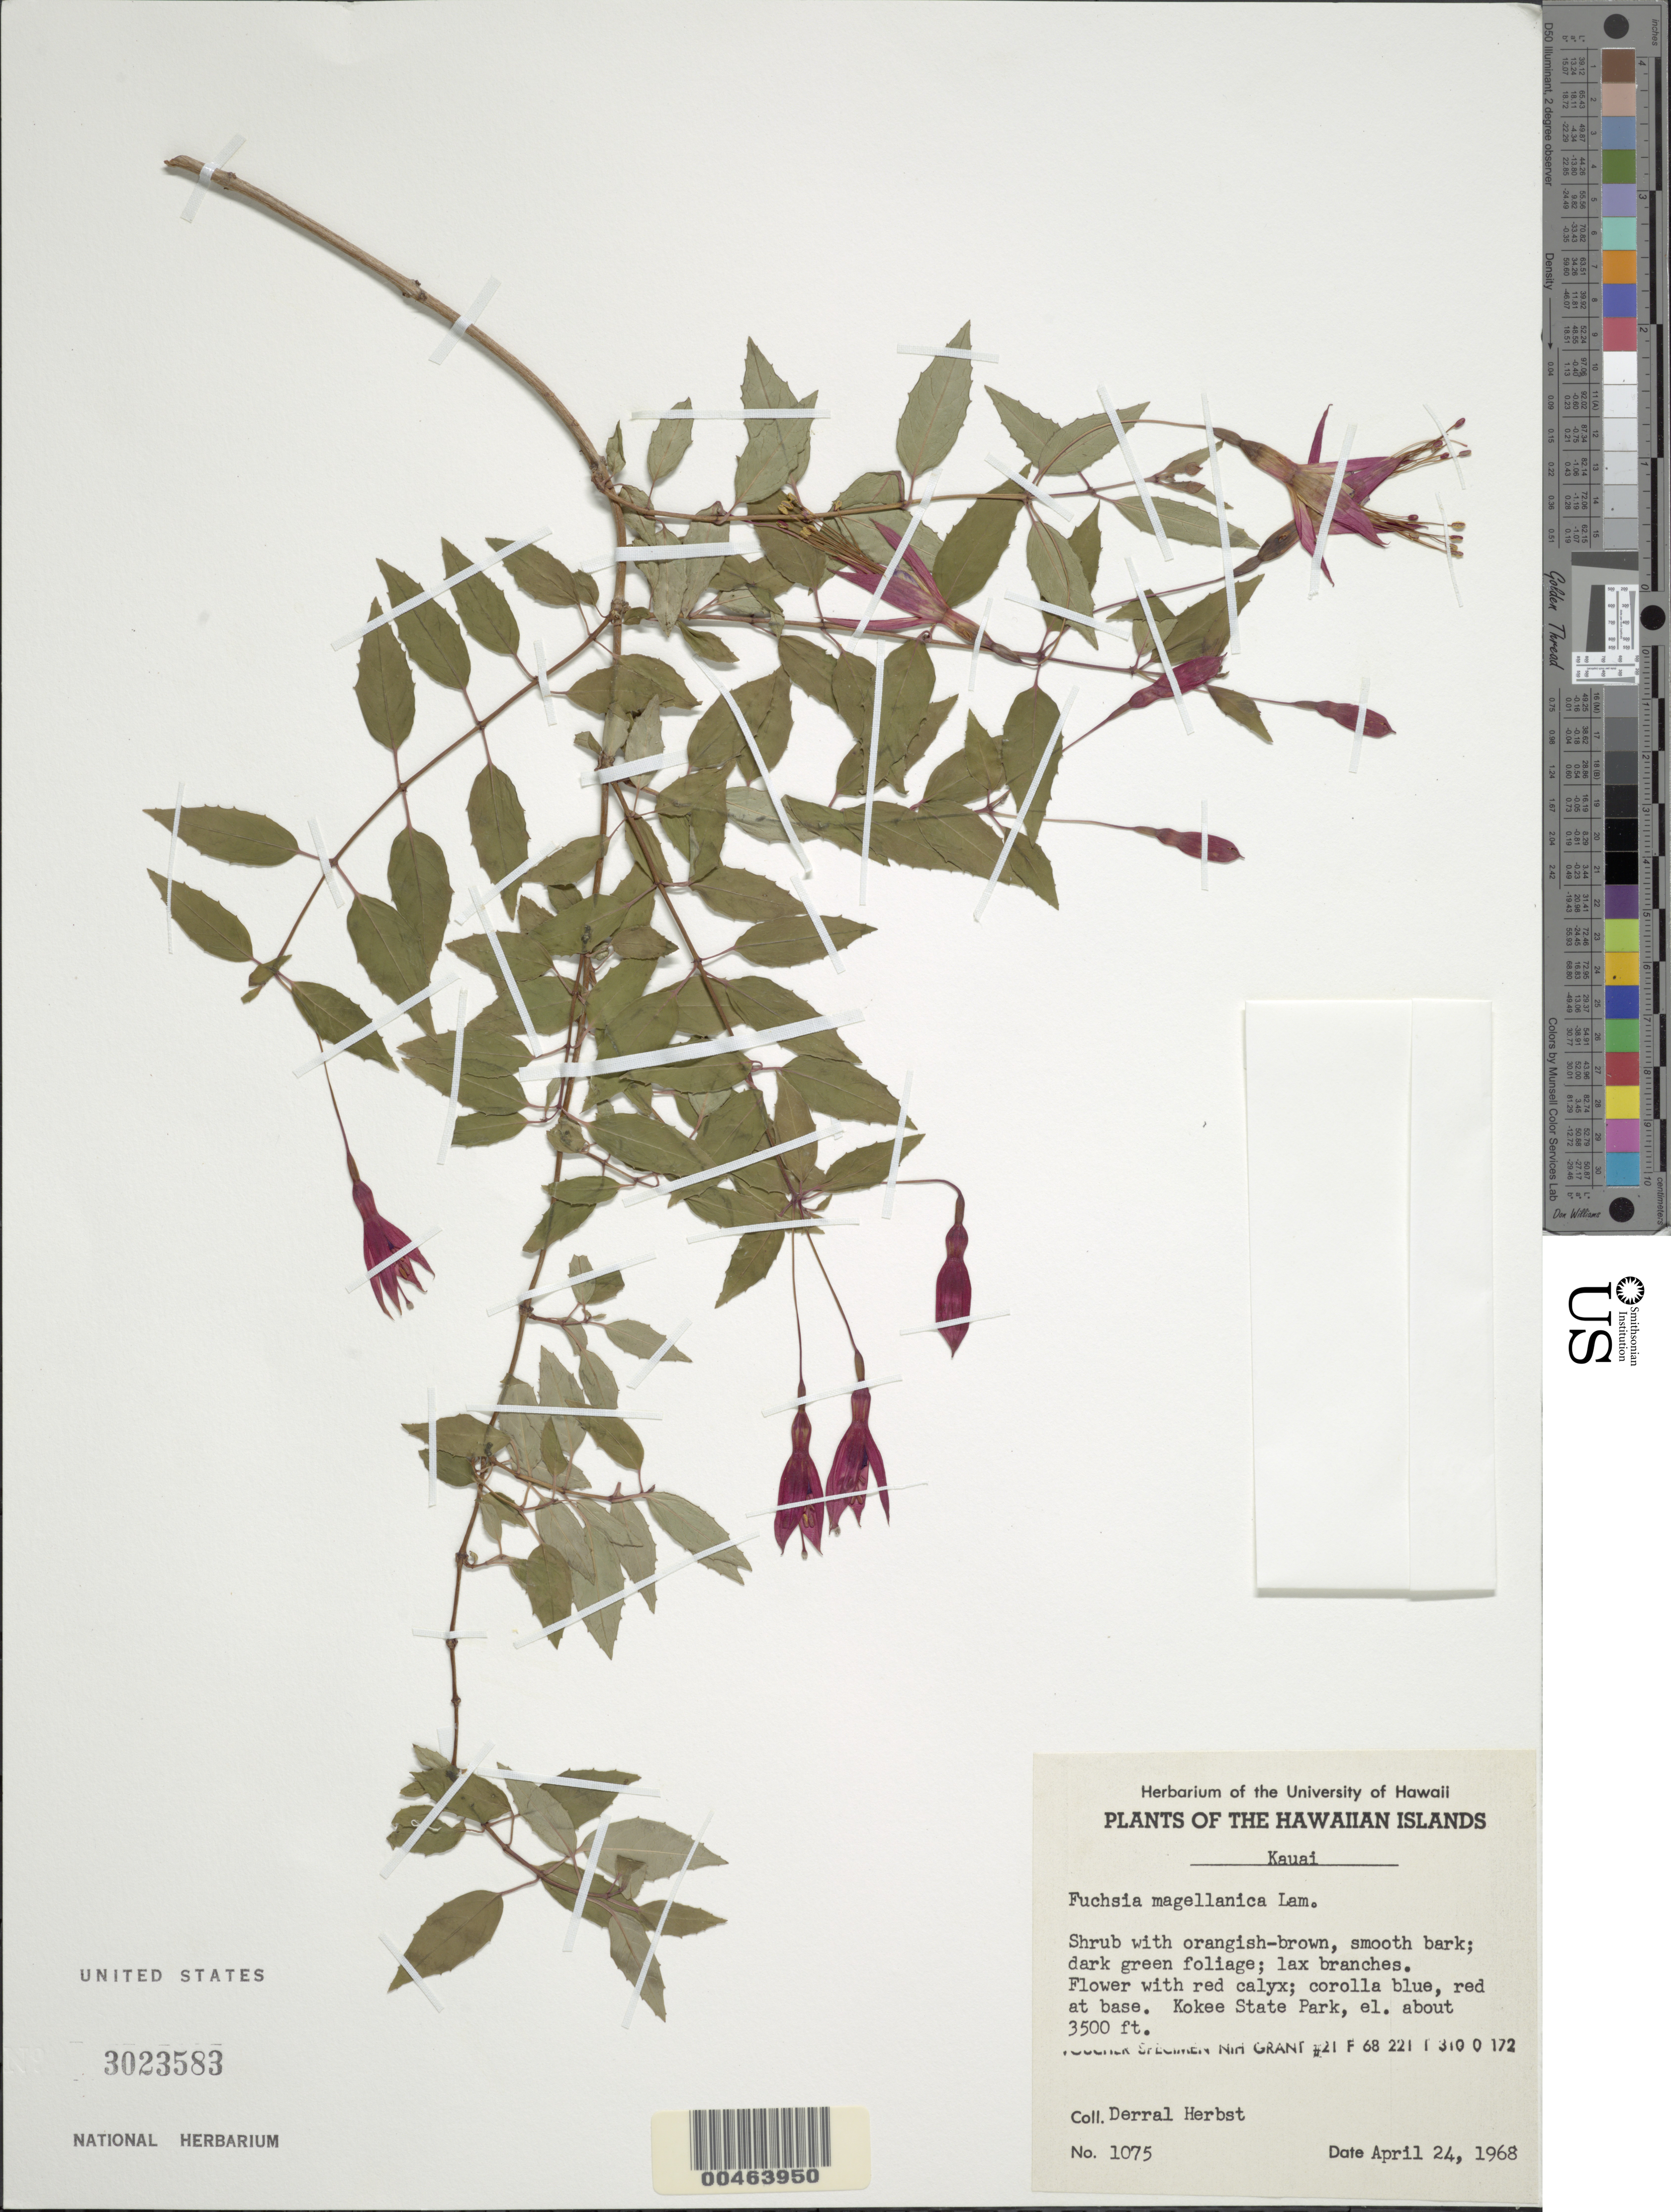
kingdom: Plantae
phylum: Tracheophyta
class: Magnoliopsida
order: Myrtales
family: Onagraceae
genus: Fuchsia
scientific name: Fuchsia magellanica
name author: Lam.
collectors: D. R. Herbst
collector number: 1075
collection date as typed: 24 Apr 1968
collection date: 1968-04-24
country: United States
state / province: Hawaii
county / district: Kauai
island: Kaua'i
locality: Kokee State Park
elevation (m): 1067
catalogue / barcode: US 3023583